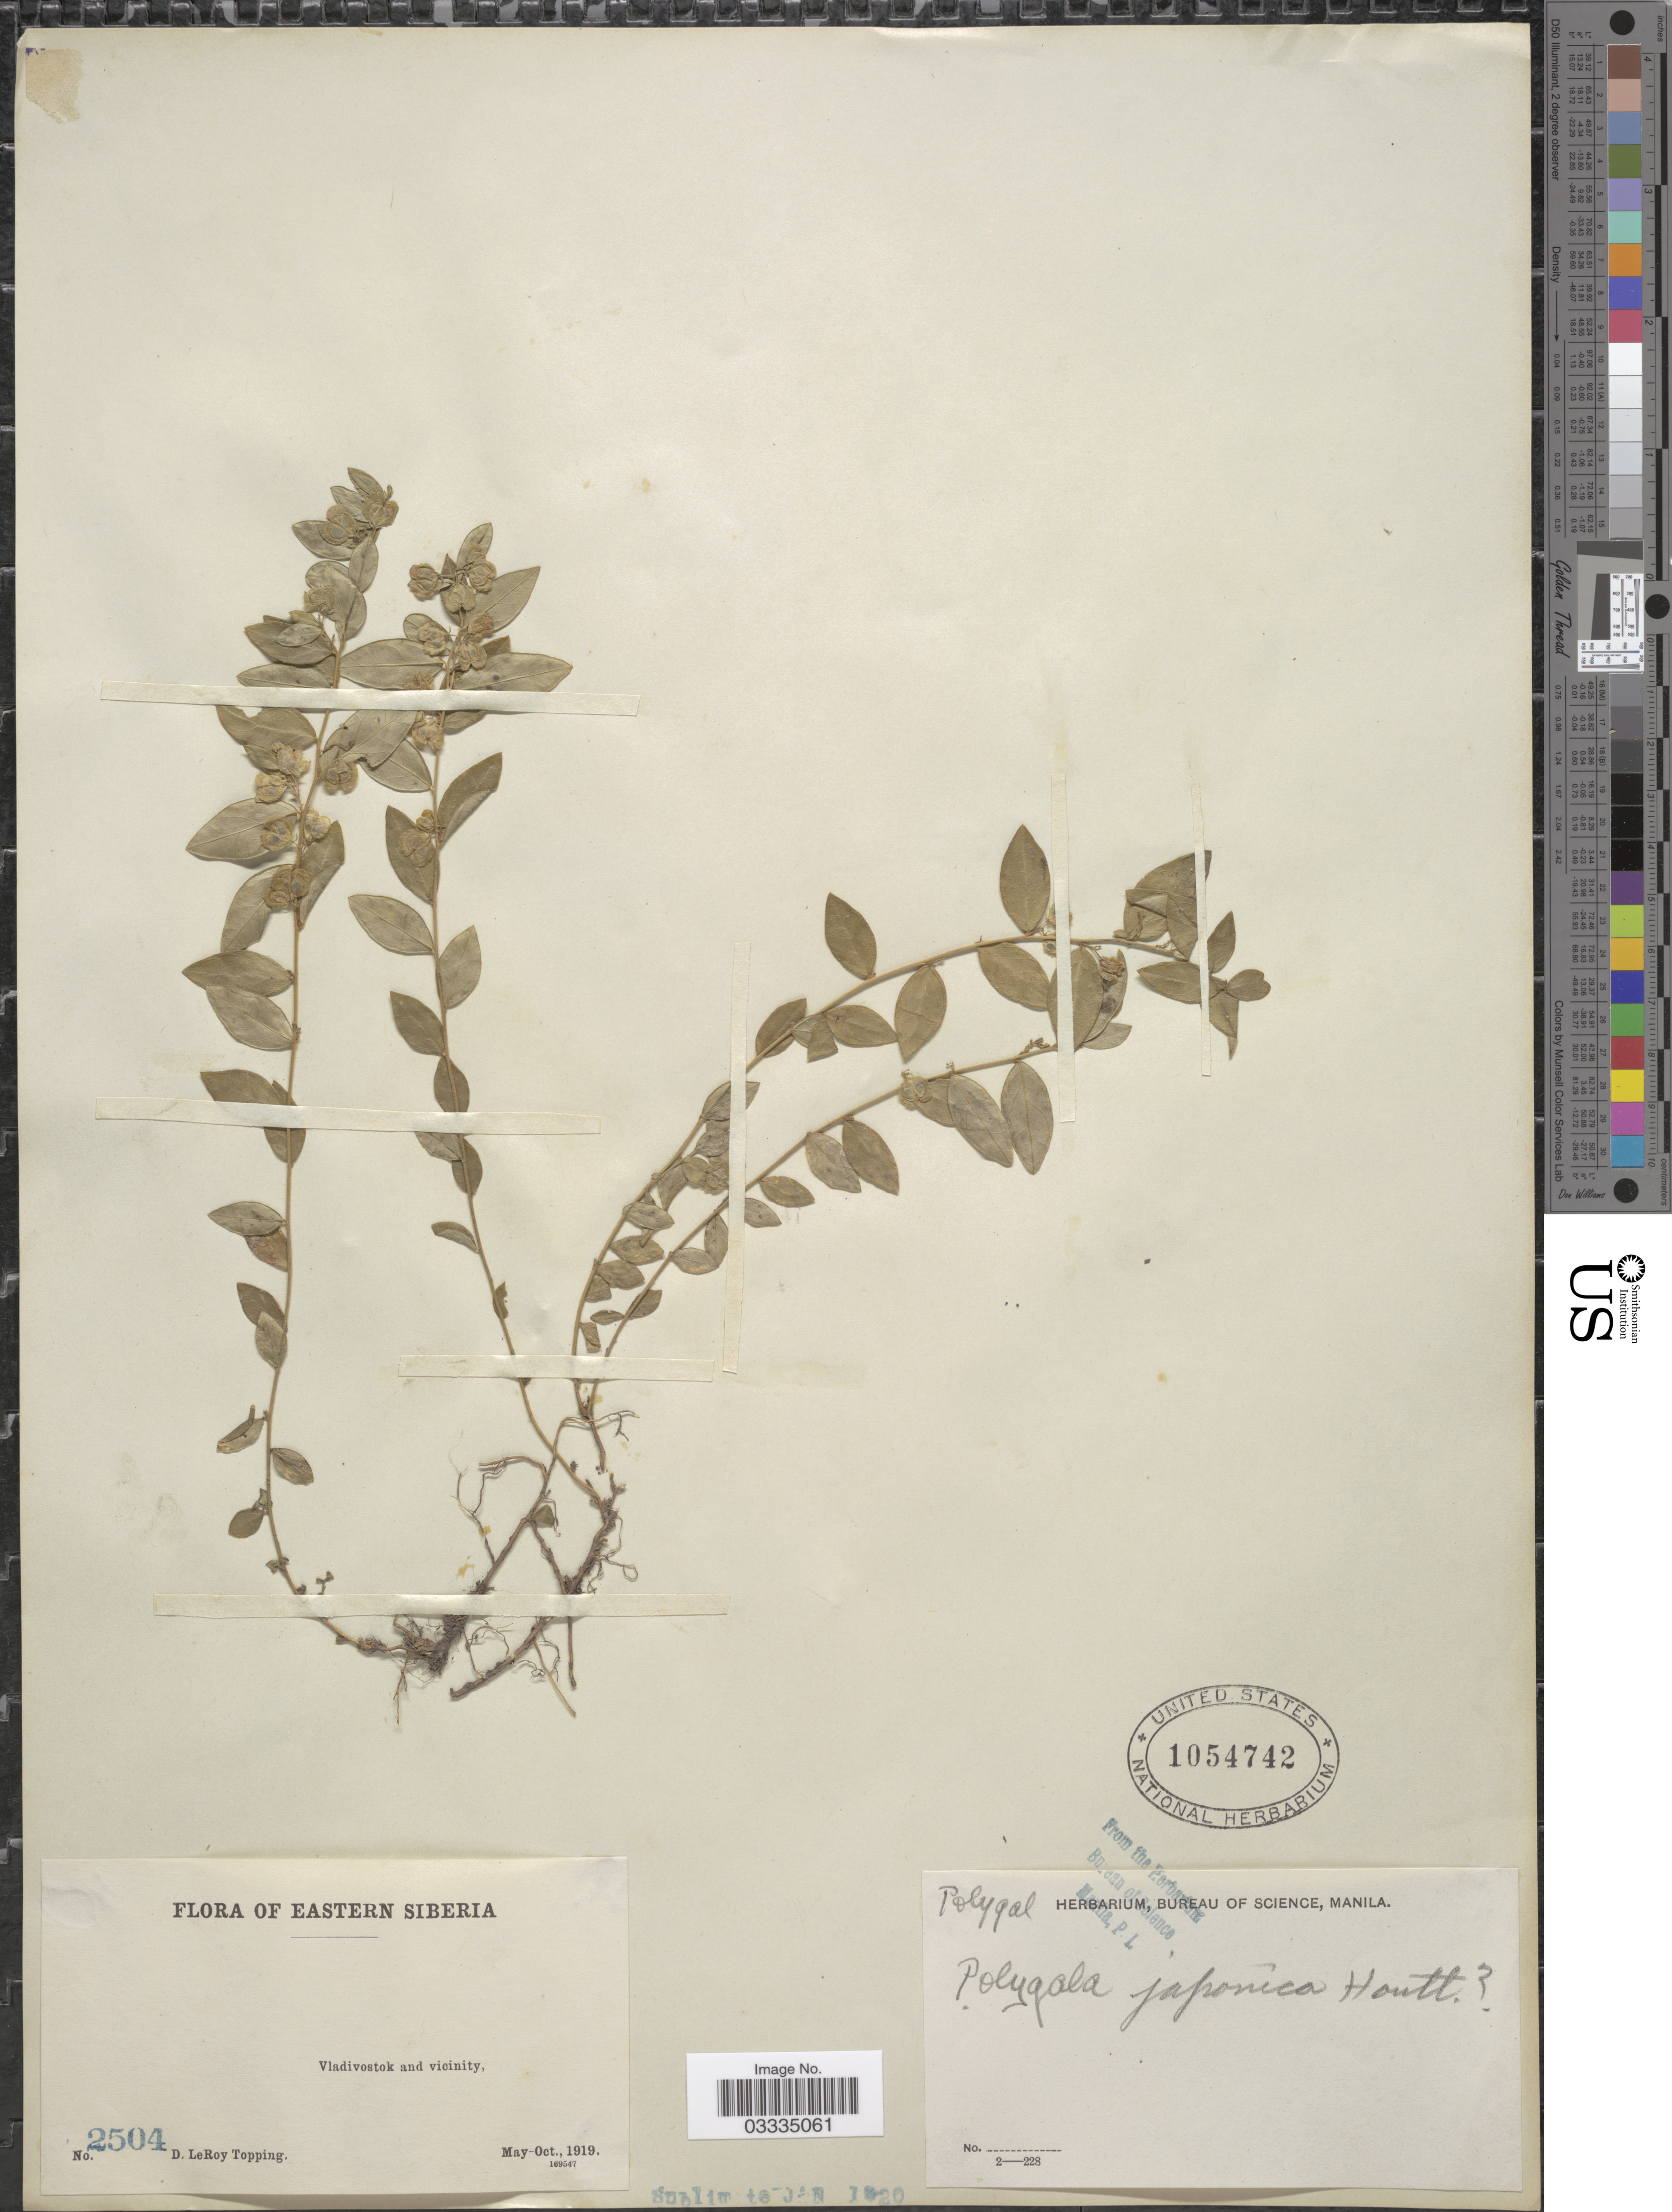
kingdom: Plantae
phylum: Tracheophyta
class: Magnoliopsida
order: Fabales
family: Polygalaceae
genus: Polygala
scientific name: Polygala japonica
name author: Houtt.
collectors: D. L. Topping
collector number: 2504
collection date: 1919-05/1919-10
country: Russian Federation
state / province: Primorsky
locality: Eastern Siberia. Vladivostok and vicinity.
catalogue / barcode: US 1054742